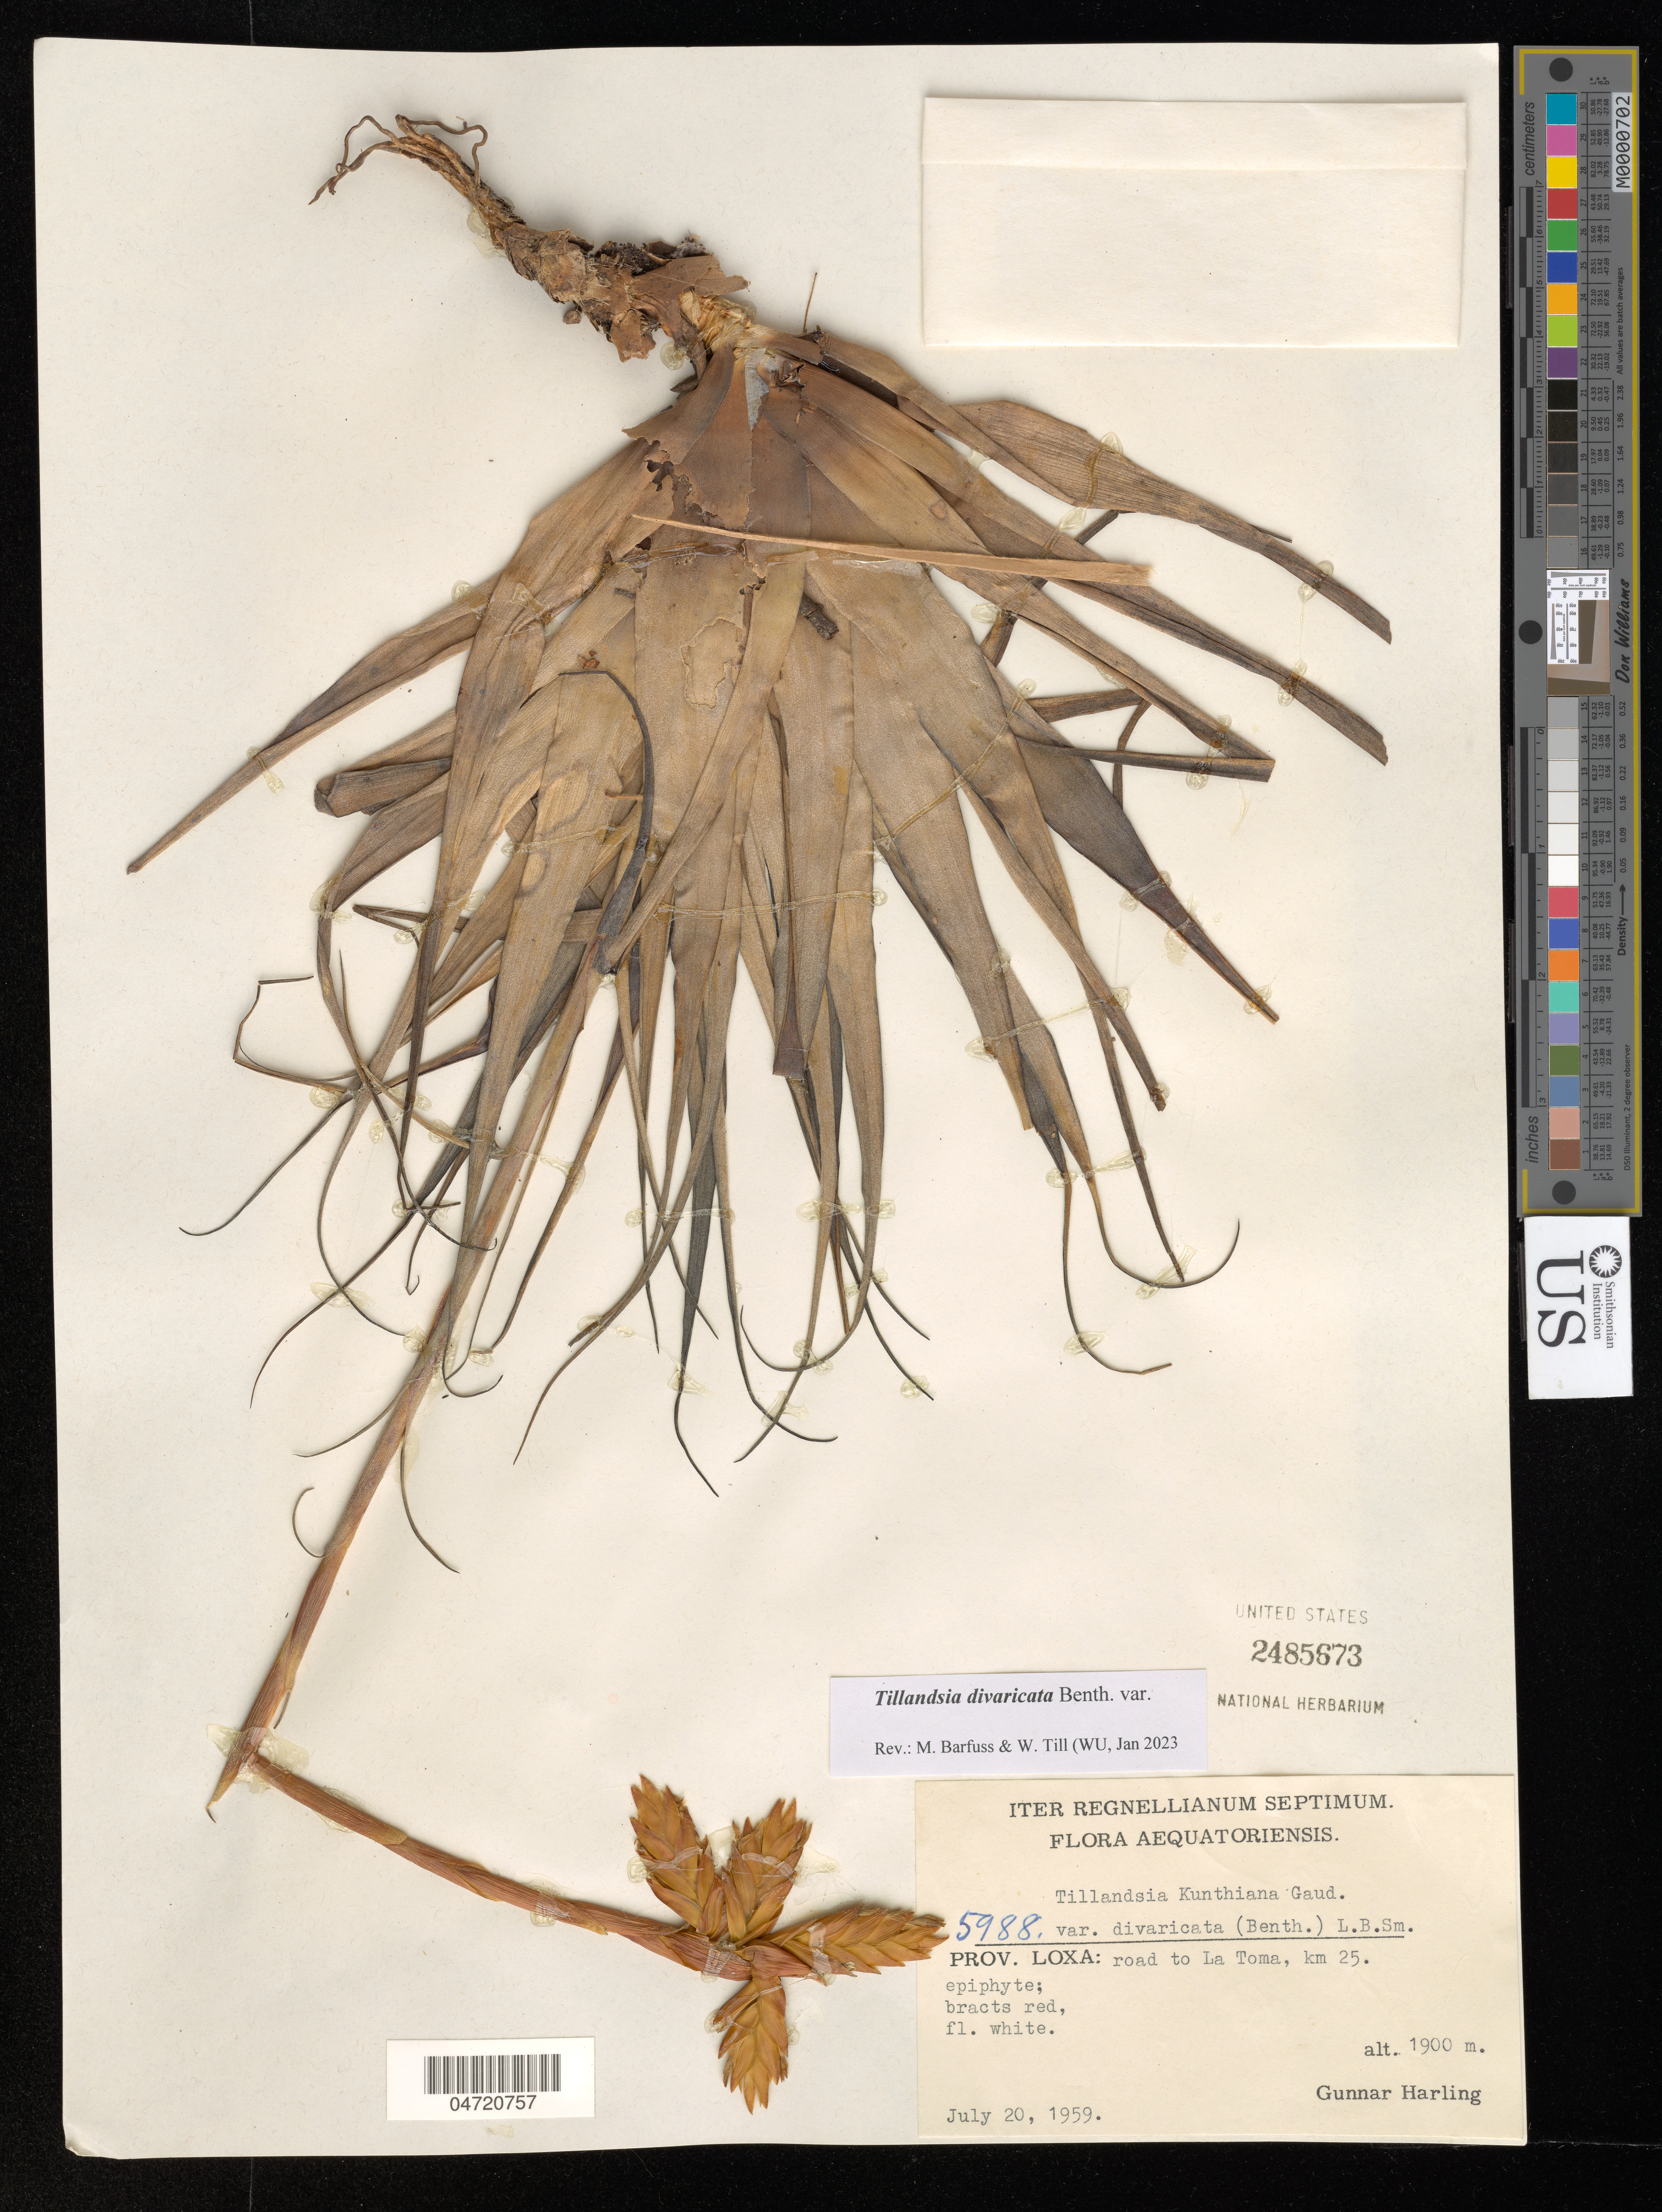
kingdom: Plantae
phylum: Tracheophyta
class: Liliopsida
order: Poales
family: Bromeliaceae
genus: Tillandsia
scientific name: Tillandsia divaricata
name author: Benth.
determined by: Barfuss, Michael H.; Till, W.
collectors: G. Harling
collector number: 5988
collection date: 1959-07-20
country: Ecuador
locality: Prov. Loxa: road to La Toma, km 25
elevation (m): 1900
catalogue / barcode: US 2485673